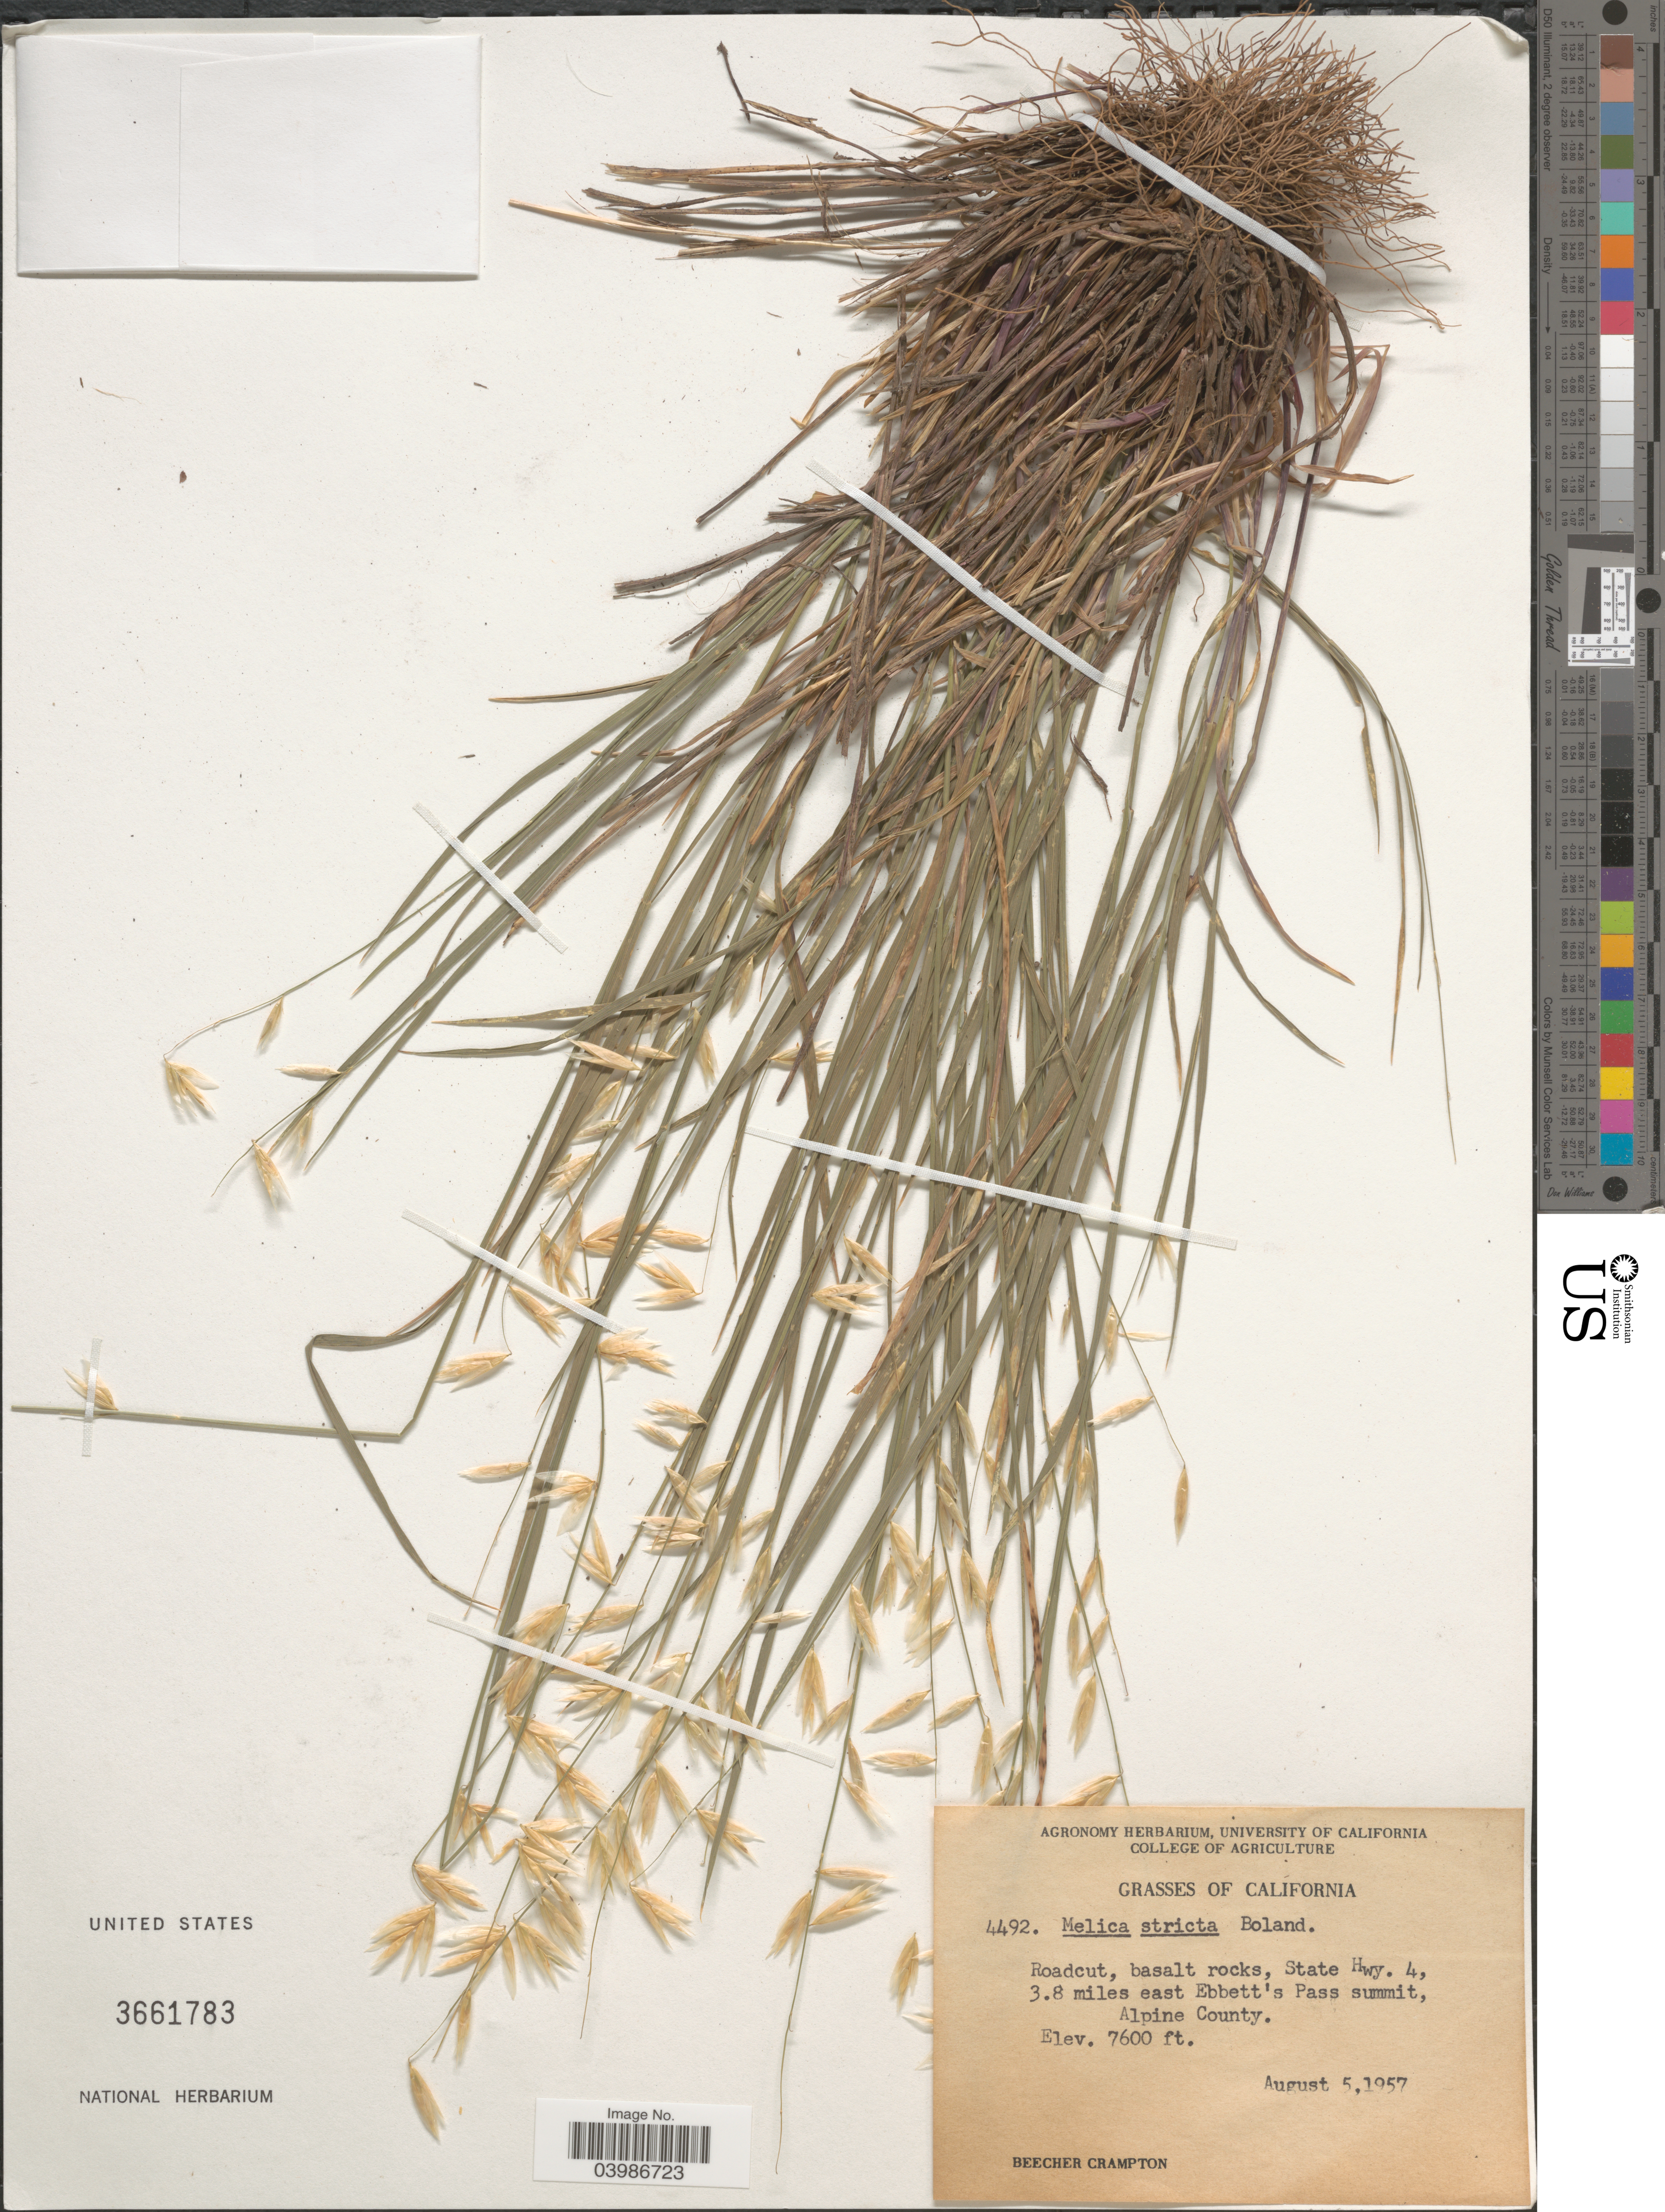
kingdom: Plantae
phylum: Tracheophyta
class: Liliopsida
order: Poales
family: Poaceae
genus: Melica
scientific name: Melica stricta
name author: Bol.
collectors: B. Crampton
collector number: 4492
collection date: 1957-08-05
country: United States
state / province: California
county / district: Alpine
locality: State Hwy. 4, 3.8 miles east Ebbett's Pass summit, Alpine County.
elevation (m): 2316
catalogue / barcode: US 3661783